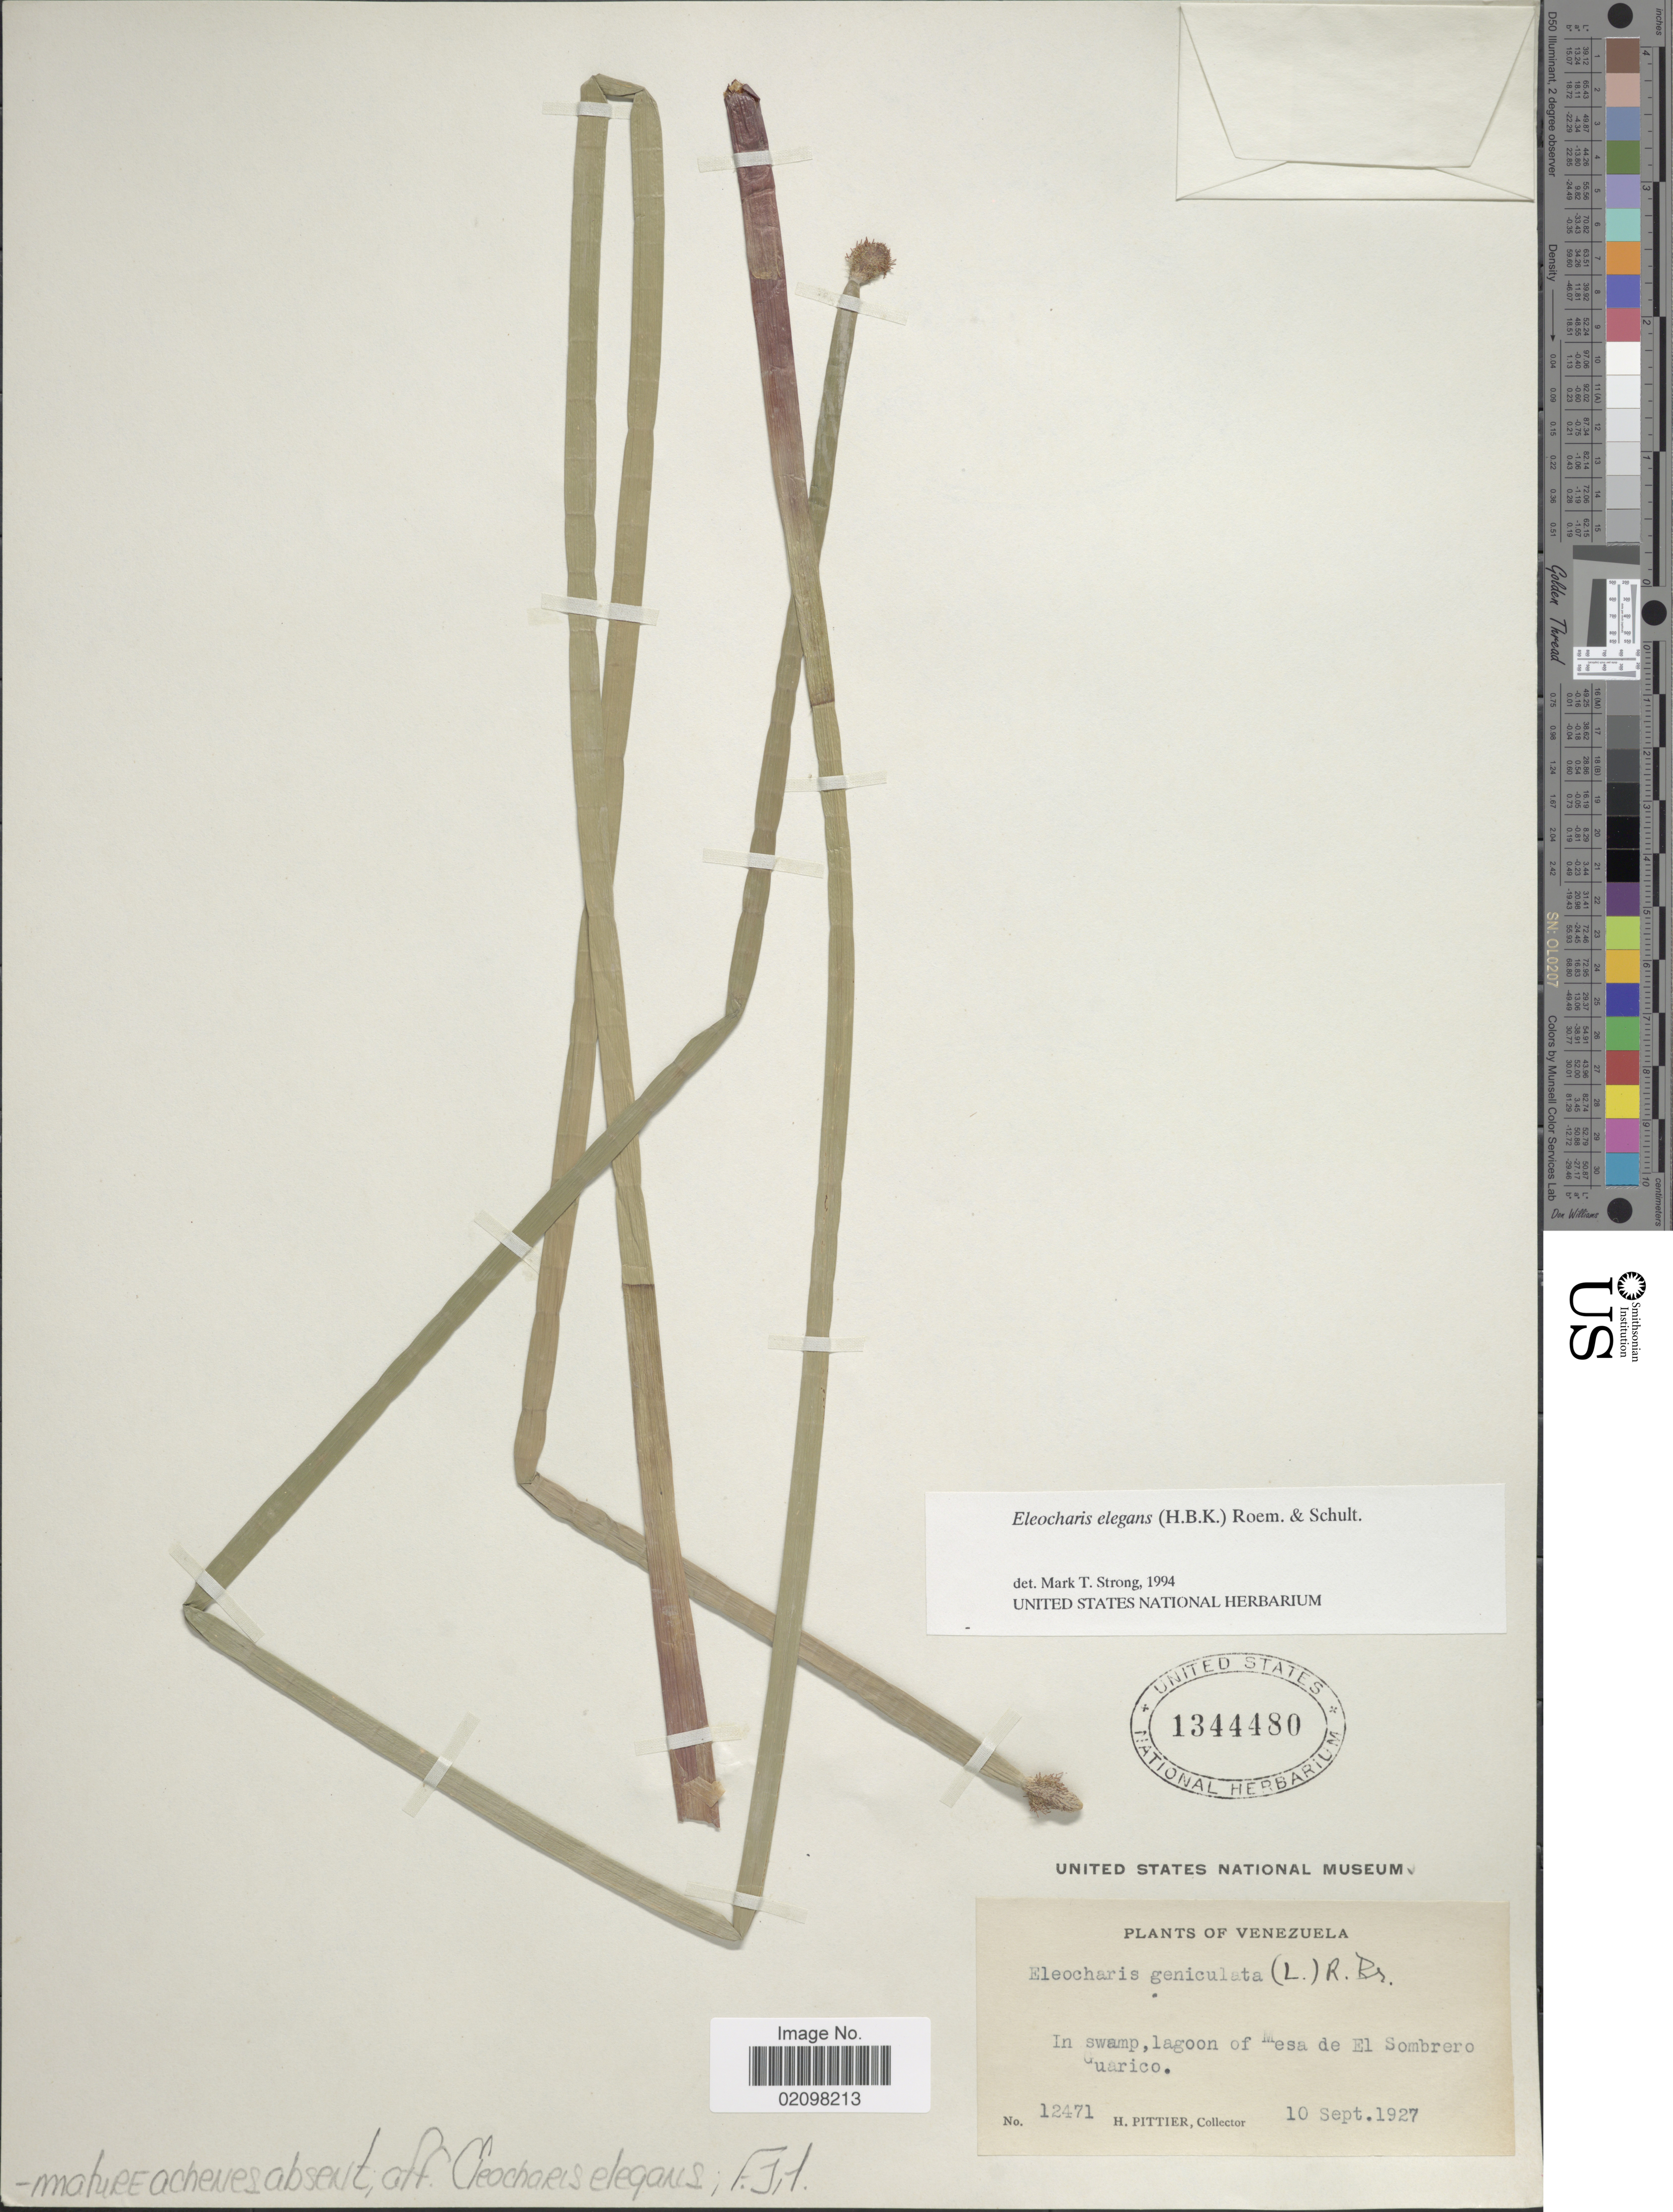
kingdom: Plantae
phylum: Tracheophyta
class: Liliopsida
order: Poales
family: Cyperaceae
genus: Eleocharis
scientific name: Eleocharis elegans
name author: (Kunth) Roem. & Schult.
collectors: H. F. Pittier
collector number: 12471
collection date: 1927-09-10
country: Venezuela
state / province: Guárico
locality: Mesa de El Sombrero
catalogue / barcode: US 1344480